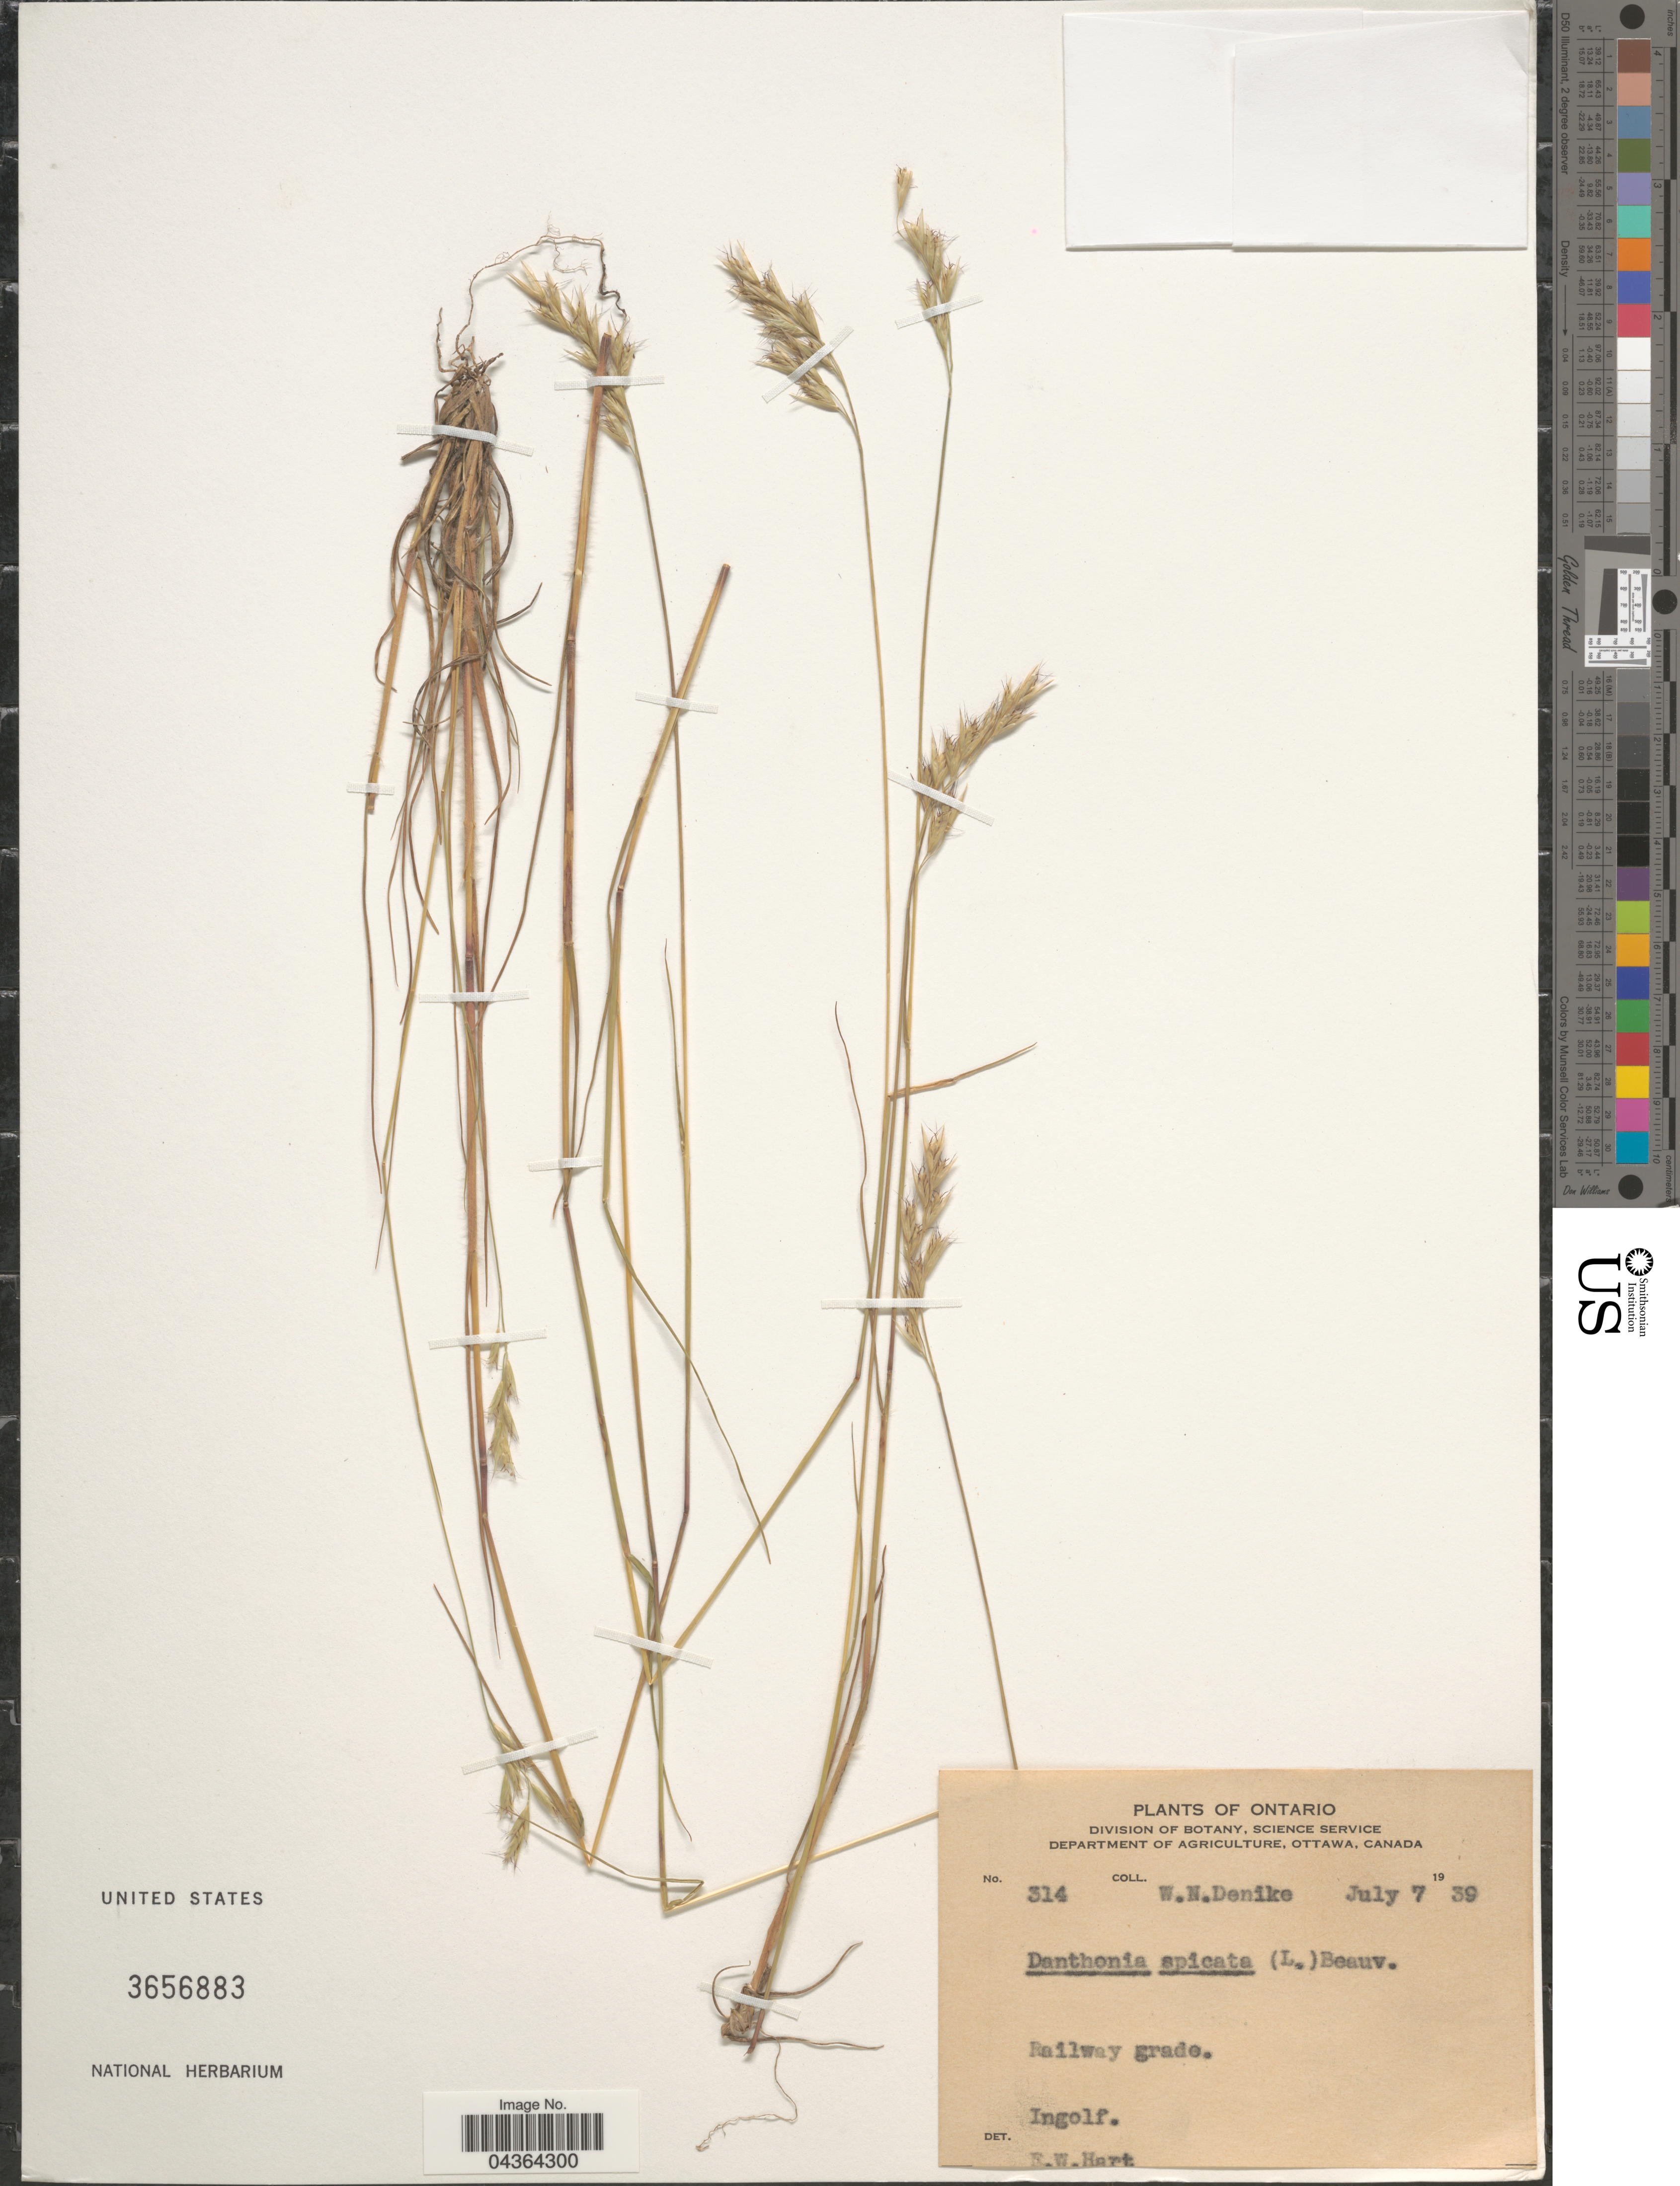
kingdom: Plantae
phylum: Tracheophyta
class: Liliopsida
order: Poales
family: Poaceae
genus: Danthonia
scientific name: Danthonia spicata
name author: (L.) P. Beauv. ex Roem. & Schult.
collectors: W. Denike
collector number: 314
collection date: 1939-07-07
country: Canada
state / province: Ontario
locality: Railway grade. Ingolf.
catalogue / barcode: US 3656883